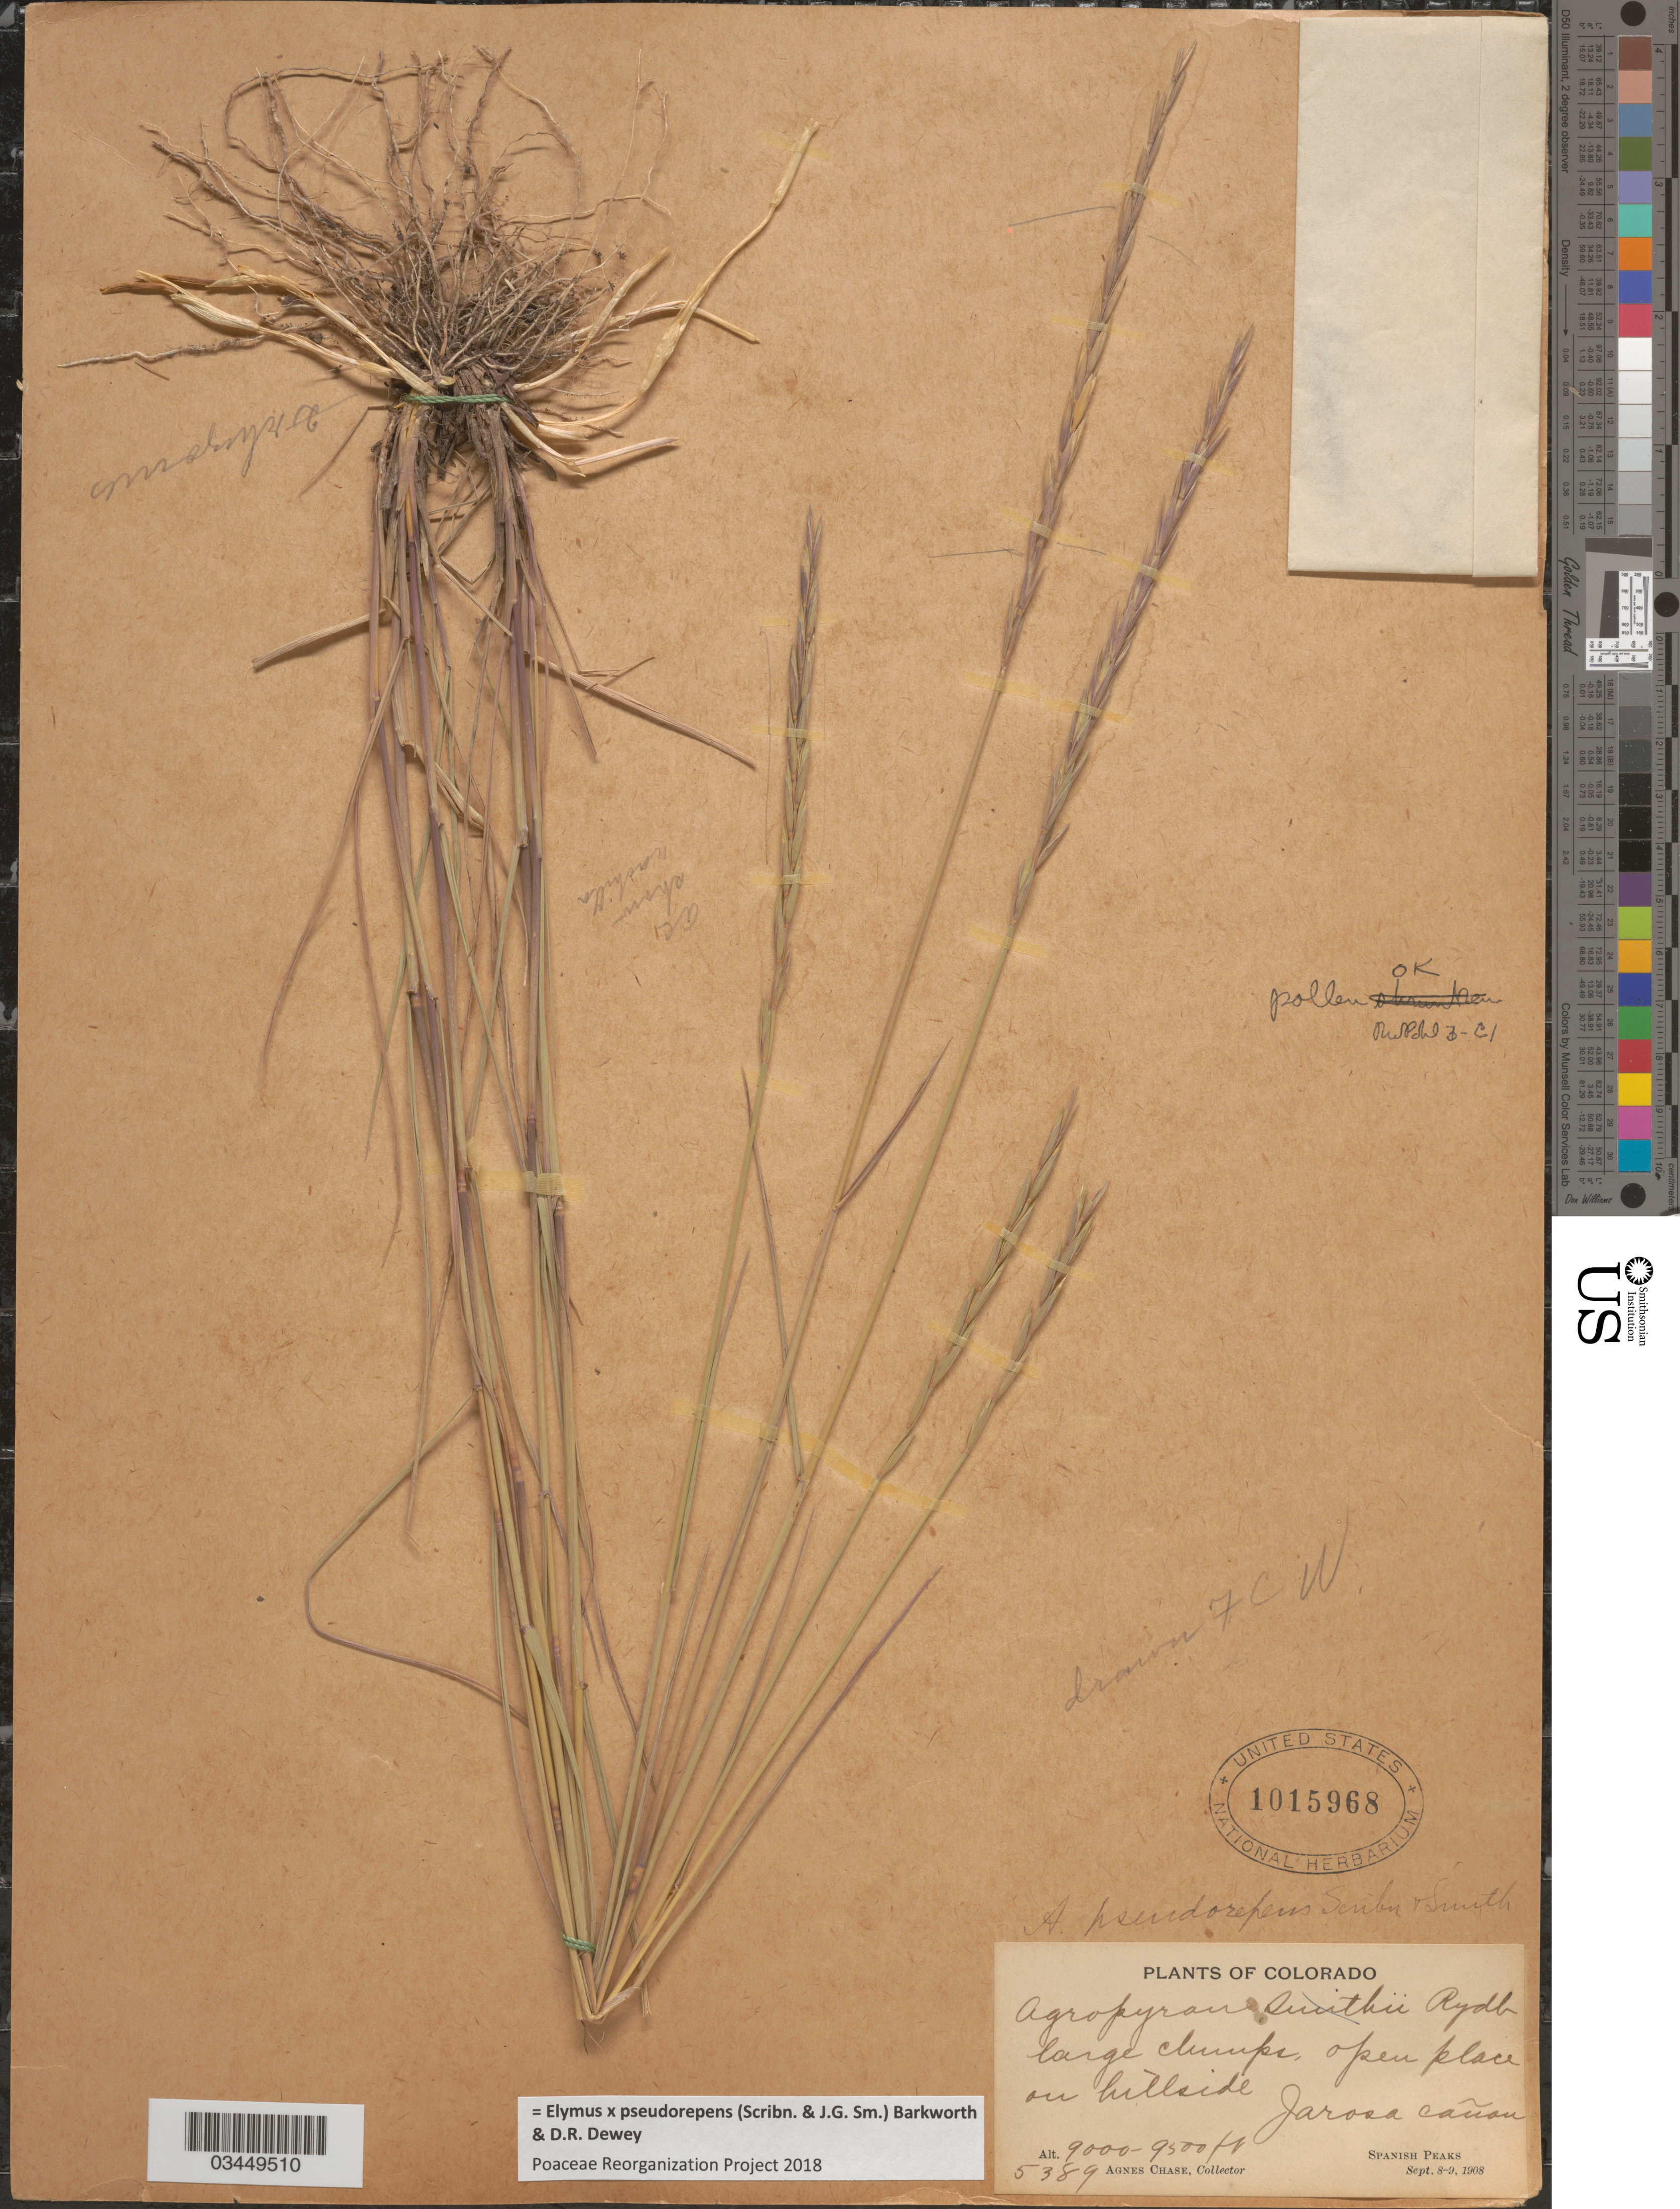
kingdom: Plantae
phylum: Tracheophyta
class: Liliopsida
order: Poales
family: Poaceae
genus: Elymus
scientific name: Elymus x pseudorepens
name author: (Scribn. & J.G. Sm.) Barkworth & Dewey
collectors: A. Chase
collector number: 5389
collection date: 1908-09-08/1908-09-09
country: United States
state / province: Colorado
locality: Open place on hillside, Jarosa cañon. Spanish Peaks.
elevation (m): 2743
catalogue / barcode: US 1015968